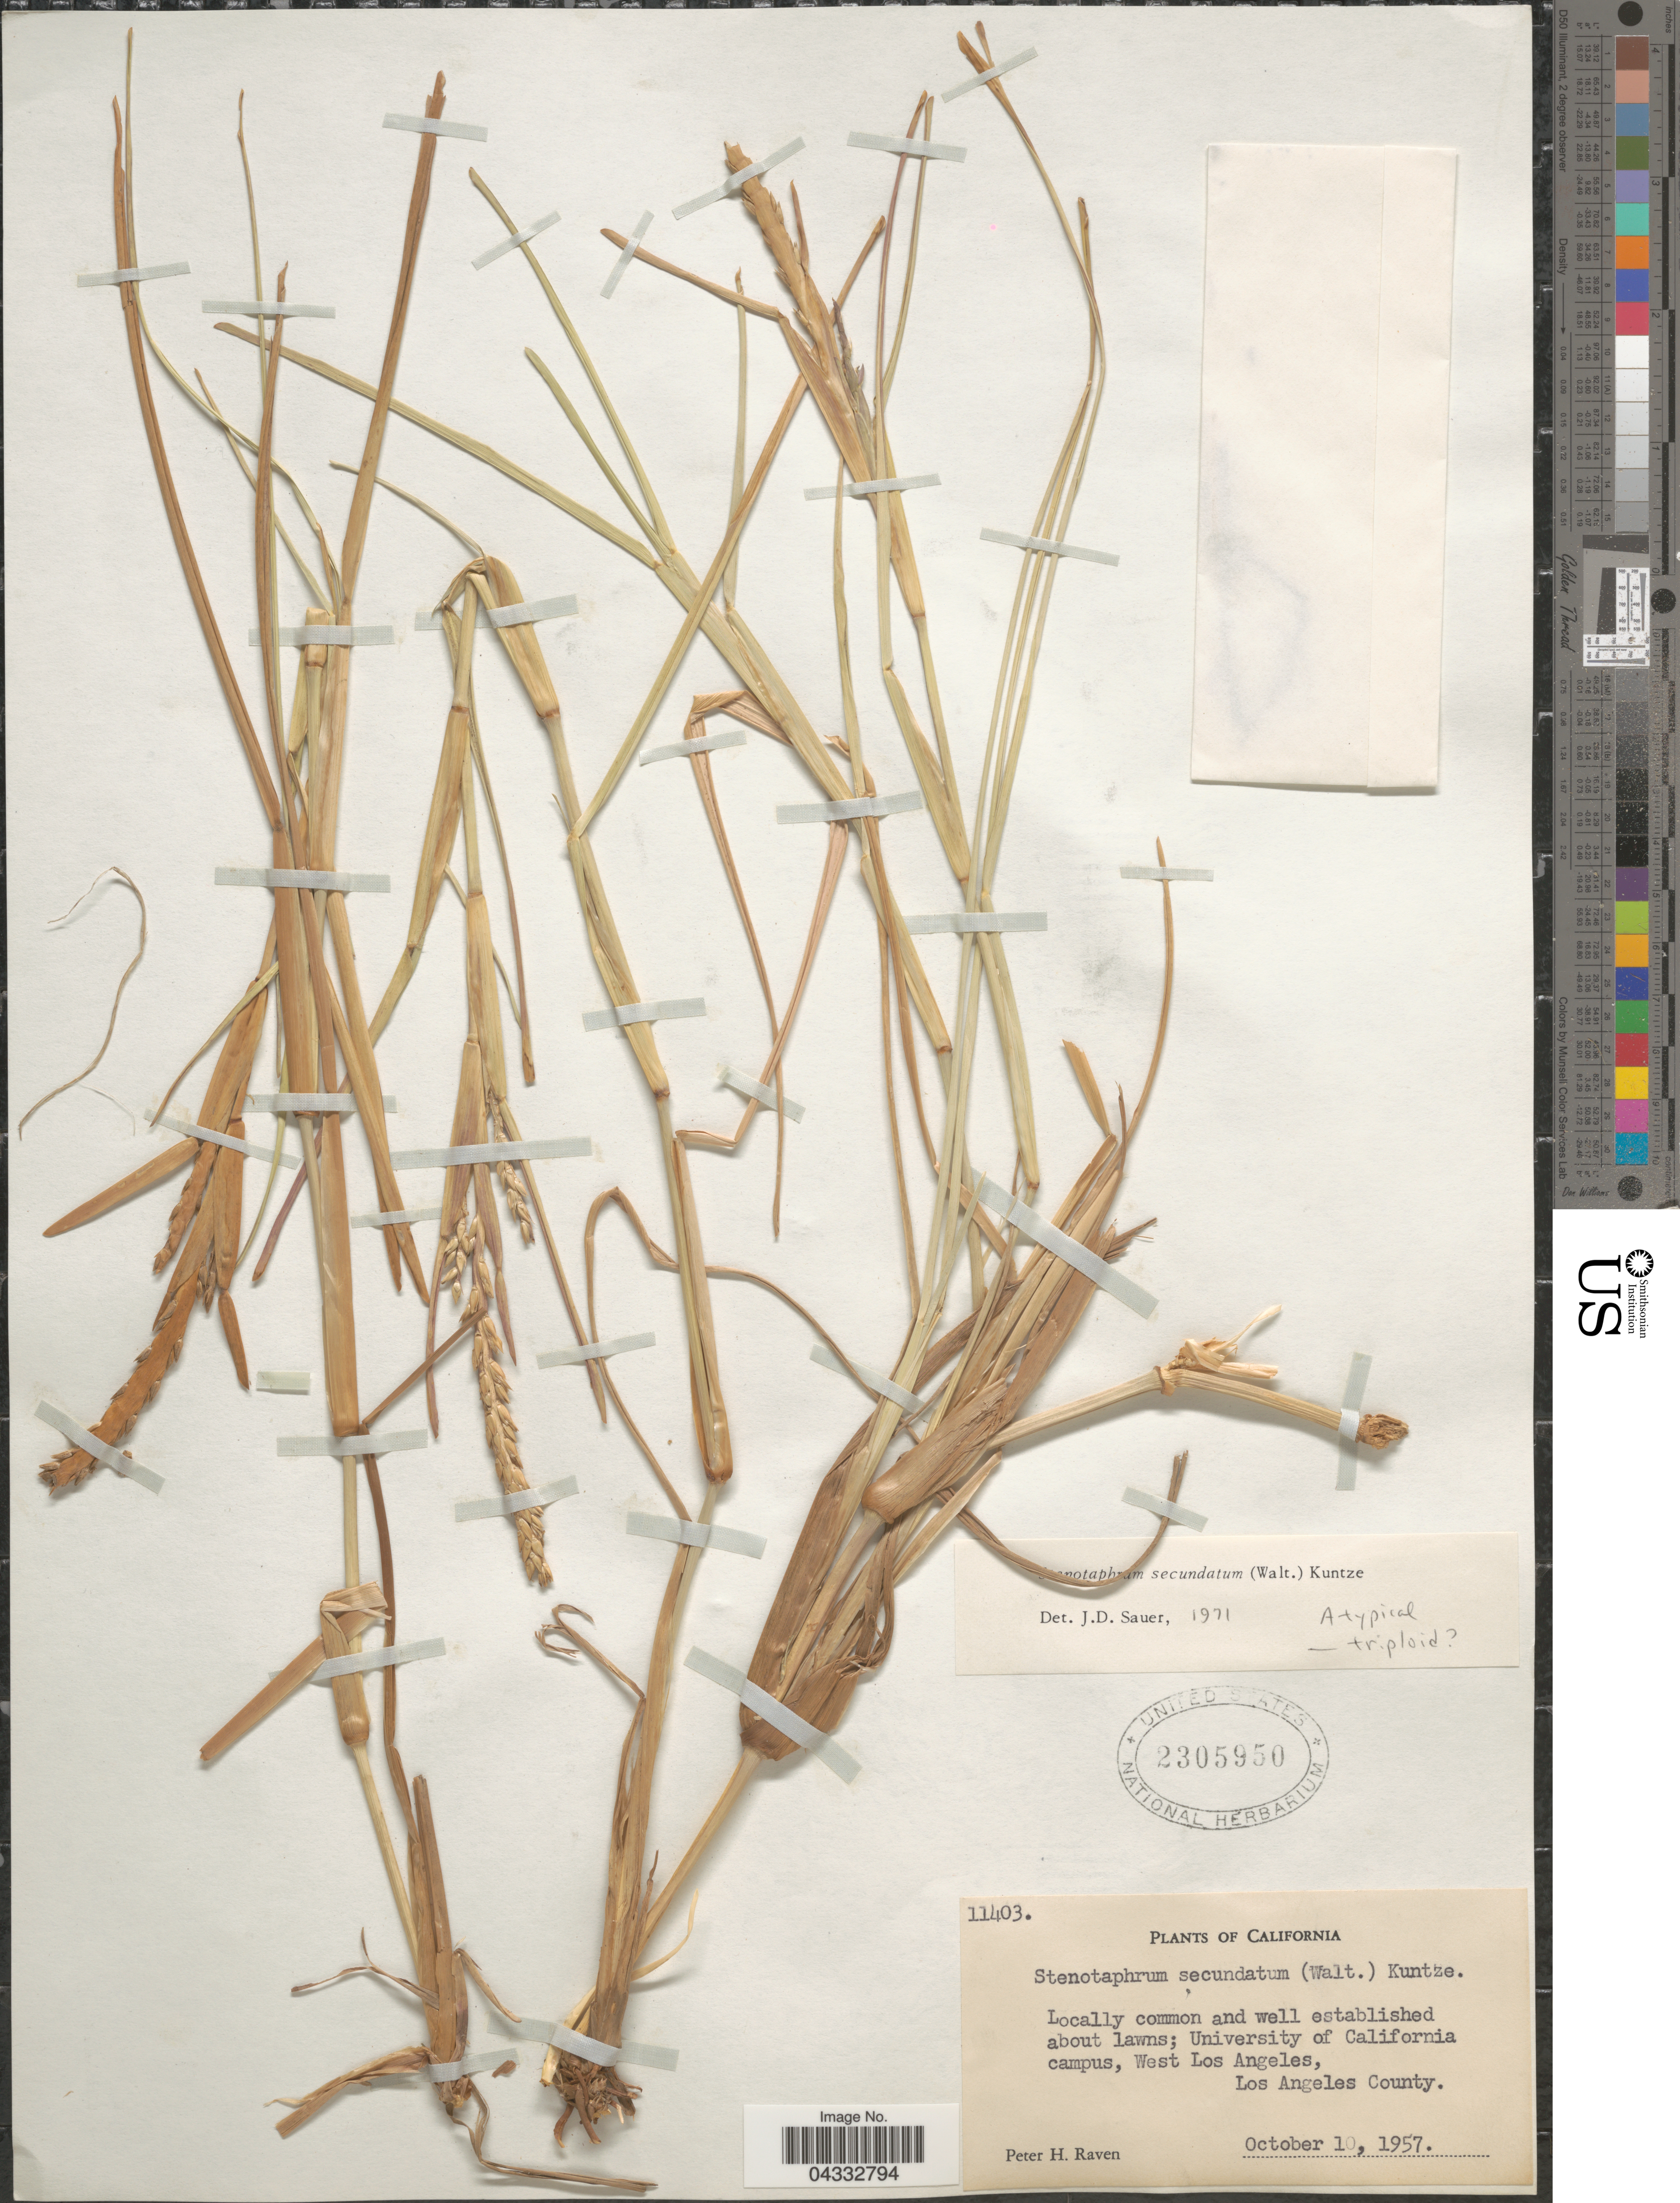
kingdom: Plantae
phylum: Tracheophyta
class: Liliopsida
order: Poales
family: Poaceae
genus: Stenotaphrum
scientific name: Stenotaphrum secundatum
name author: (Walter) Kuntze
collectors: P. Raven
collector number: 11403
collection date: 1957-10-10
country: United States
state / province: California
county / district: Los Angeles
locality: University of California campus, West Los Angeles, Los Angeles County.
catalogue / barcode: US 2305950